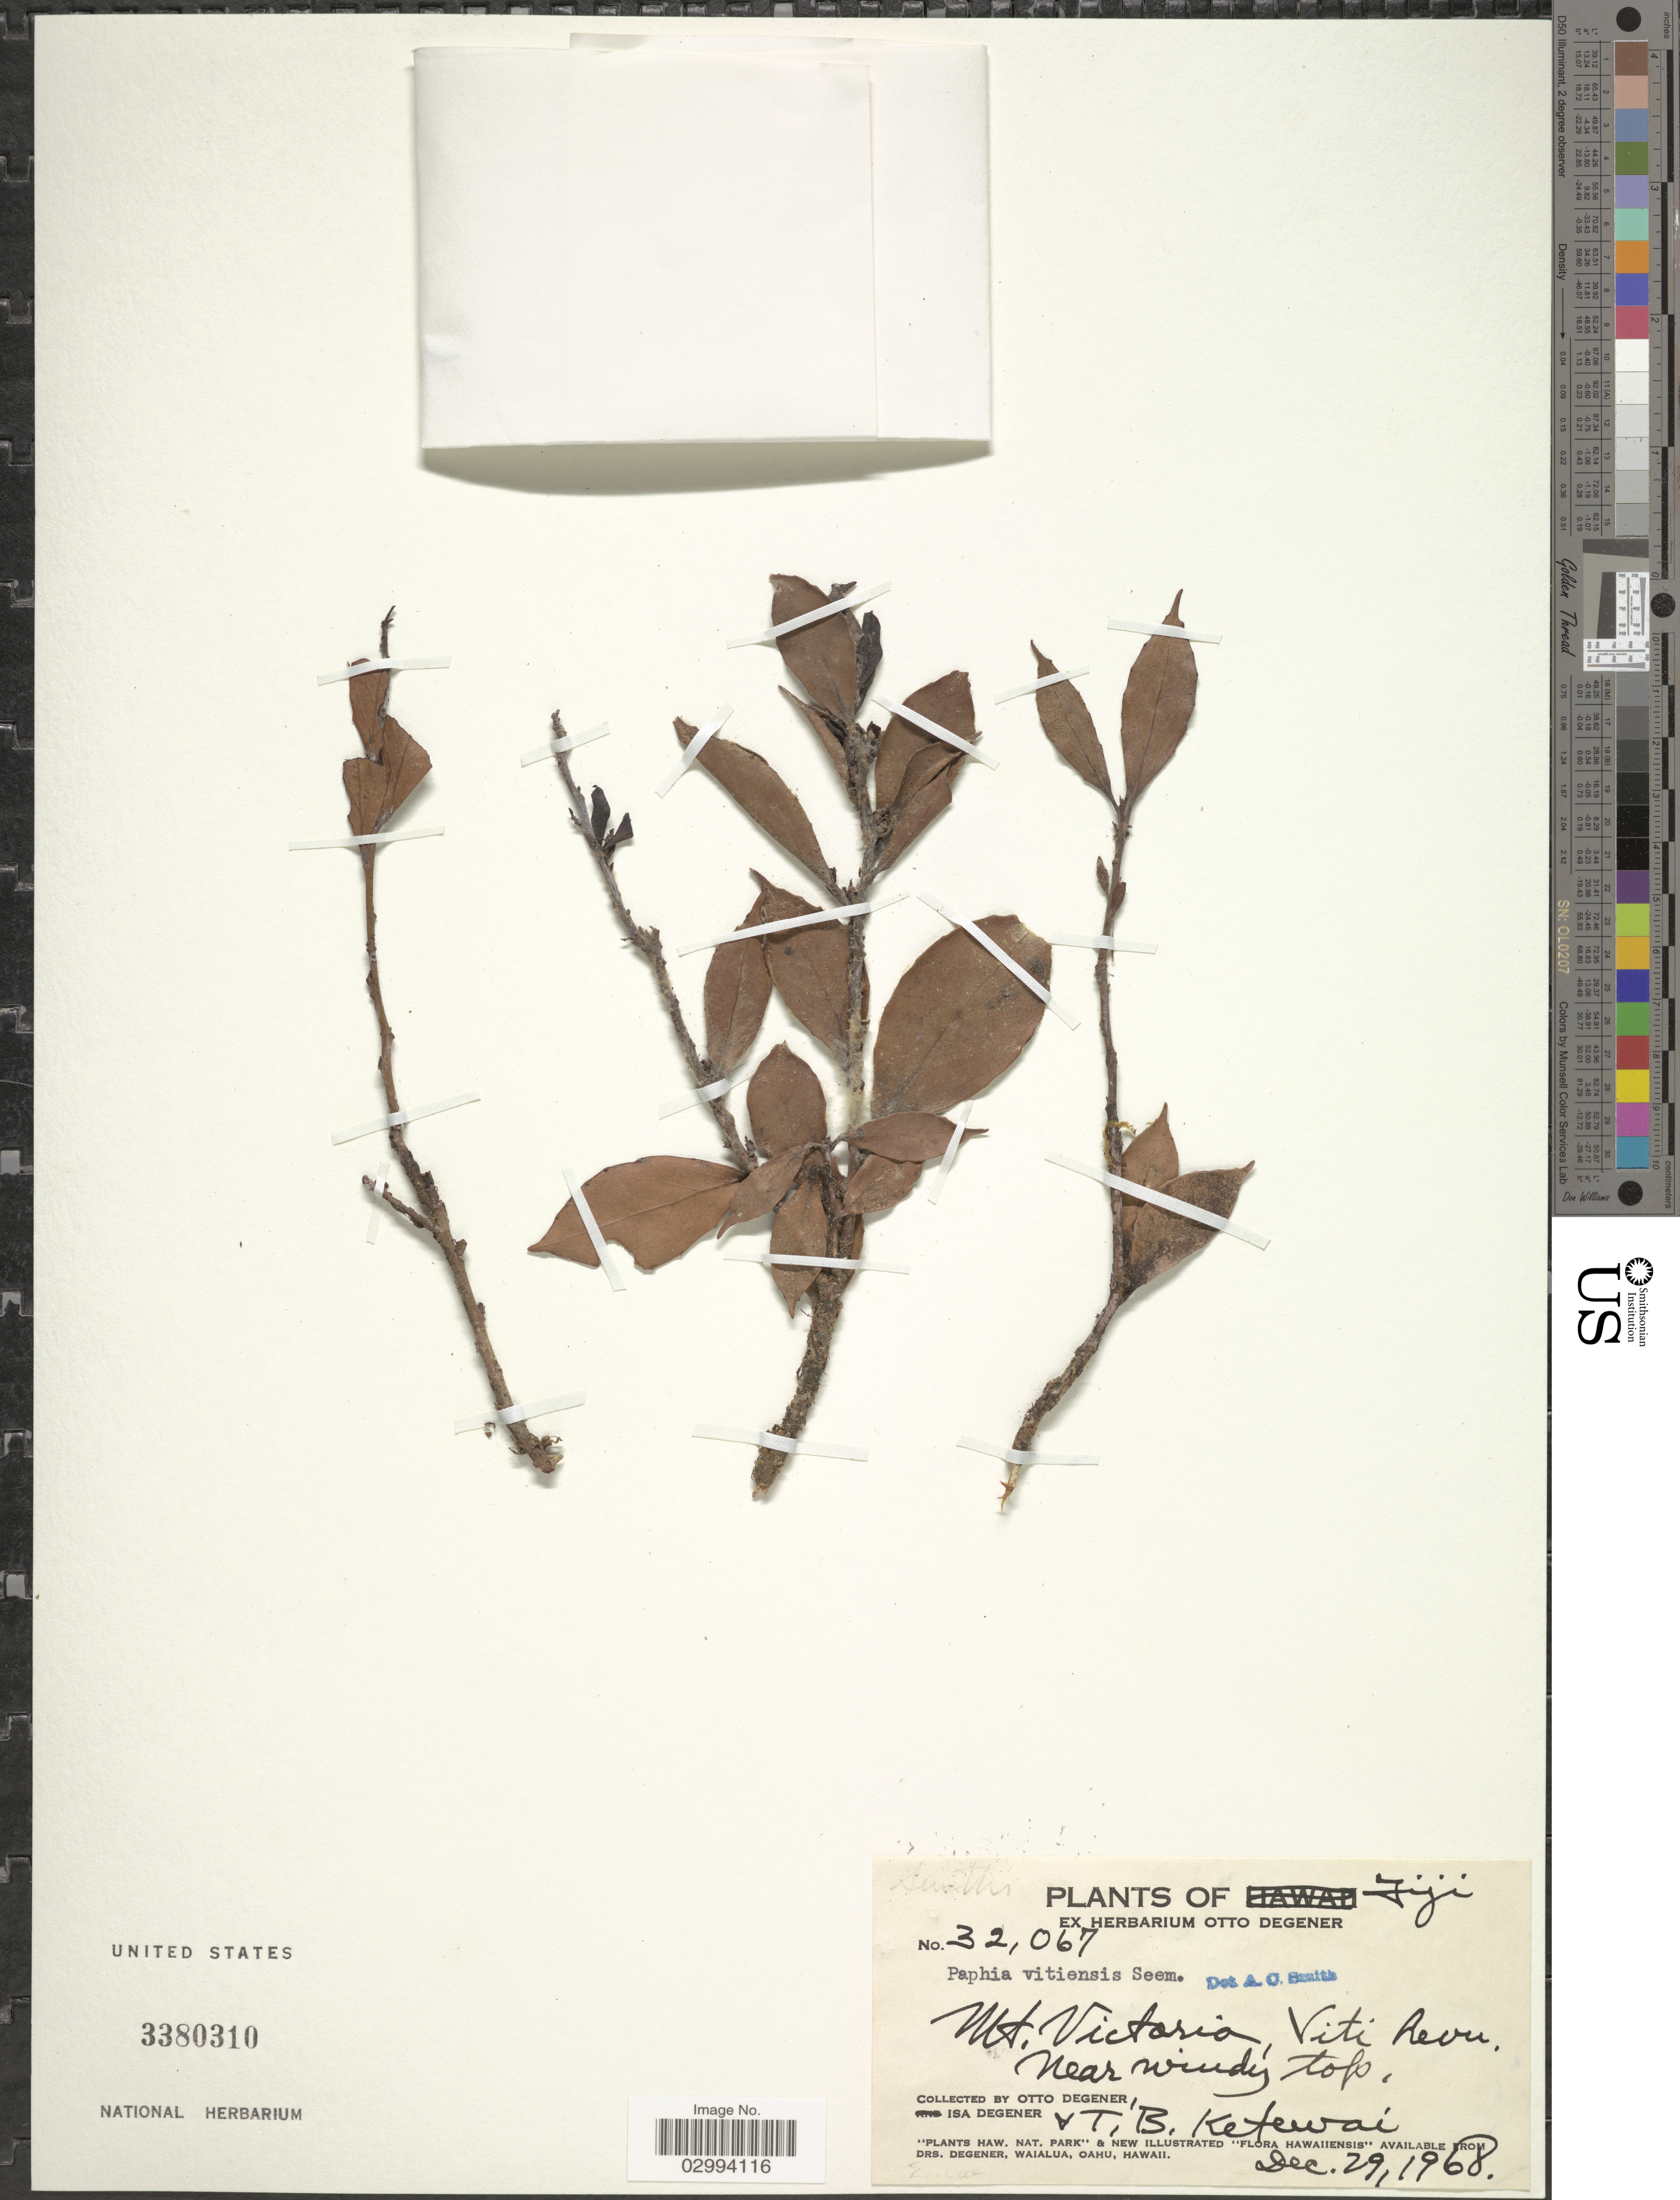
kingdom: Plantae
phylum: Tracheophyta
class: Magnoliopsida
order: Ericales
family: Ericaceae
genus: Paphia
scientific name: Paphia vitiensis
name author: Seem.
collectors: O. Degener, I. Degener & T. Ketewai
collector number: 32067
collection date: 1968-12-29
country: Fiji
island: Viti Levu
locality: Mt. Victoria, Viti Levu, near windy top.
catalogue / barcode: US 3380310